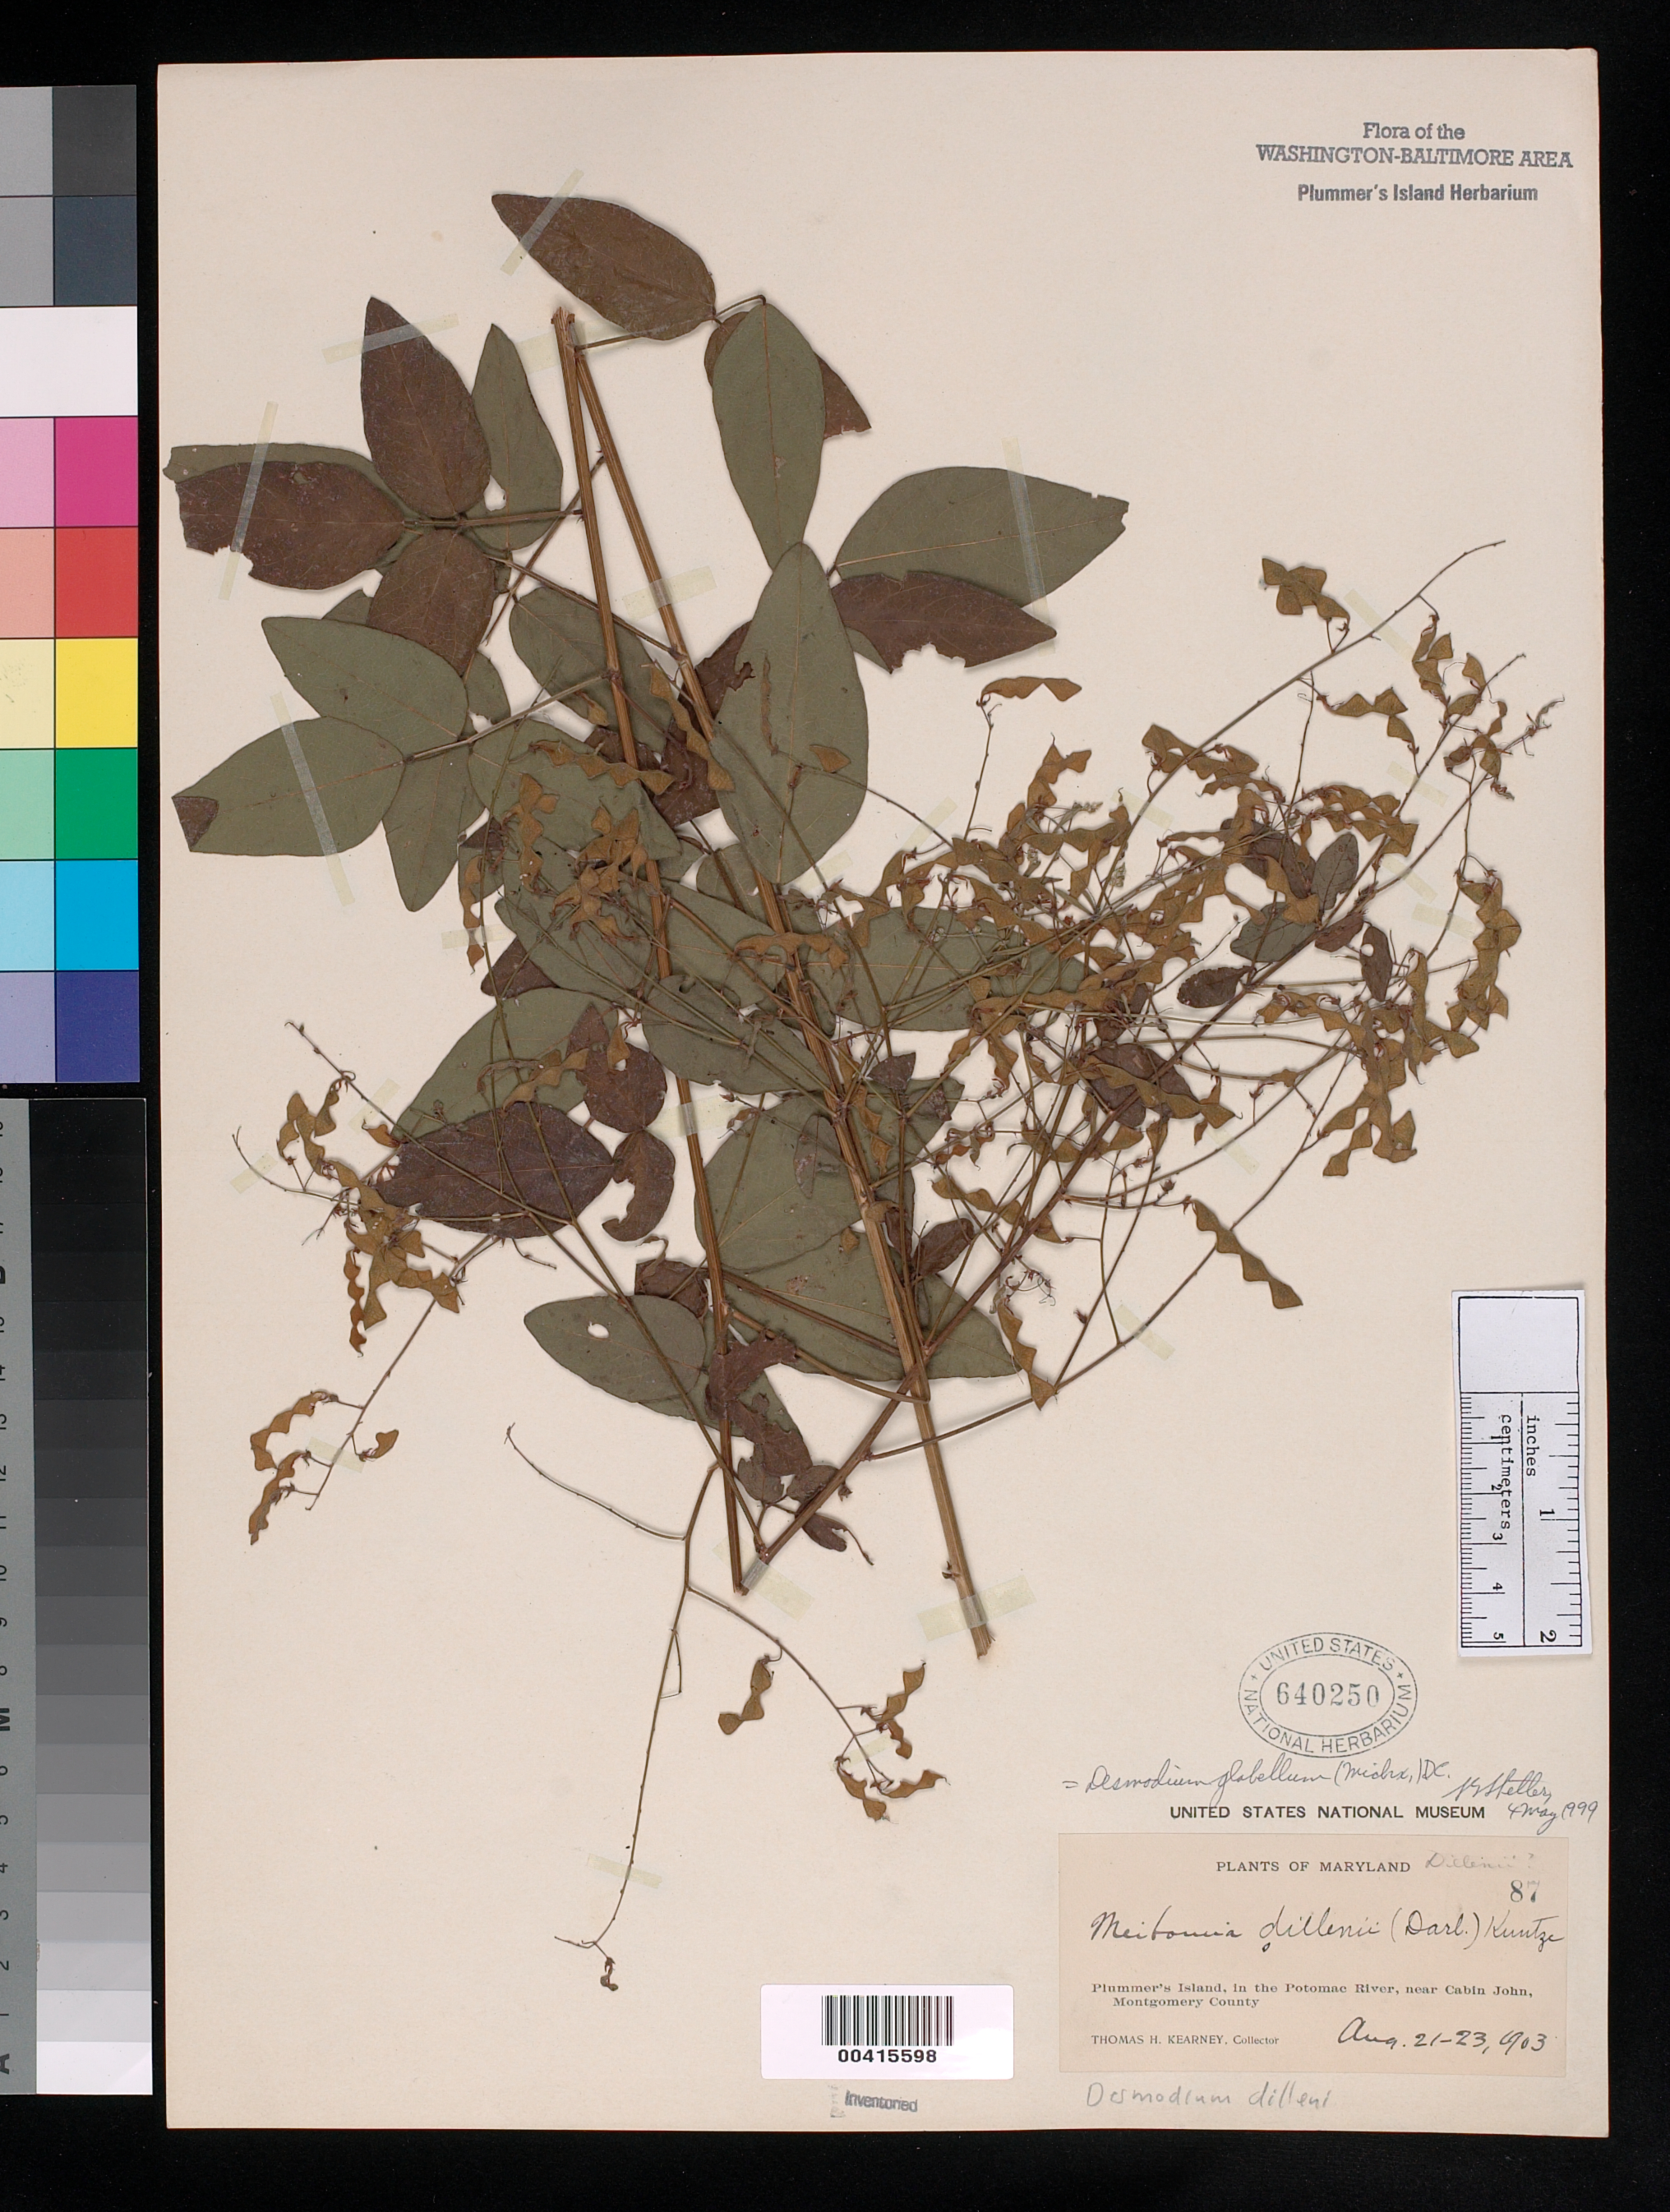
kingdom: Plantae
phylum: Tracheophyta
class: Magnoliopsida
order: Fabales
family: Fabaceae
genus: Desmodium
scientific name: Desmodium perplexum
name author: B.G. Schub.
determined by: Strong, Mark T., (BOT), Smithsonian Institution - National Museum of Natural History (UNITED STATES)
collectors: T. H. Kearney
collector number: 87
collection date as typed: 21 Aug 1903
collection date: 1903-08-21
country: United States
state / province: Maryland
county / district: Montgomery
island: Plummers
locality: Plummer's Island Plummers Island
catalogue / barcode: US 640250